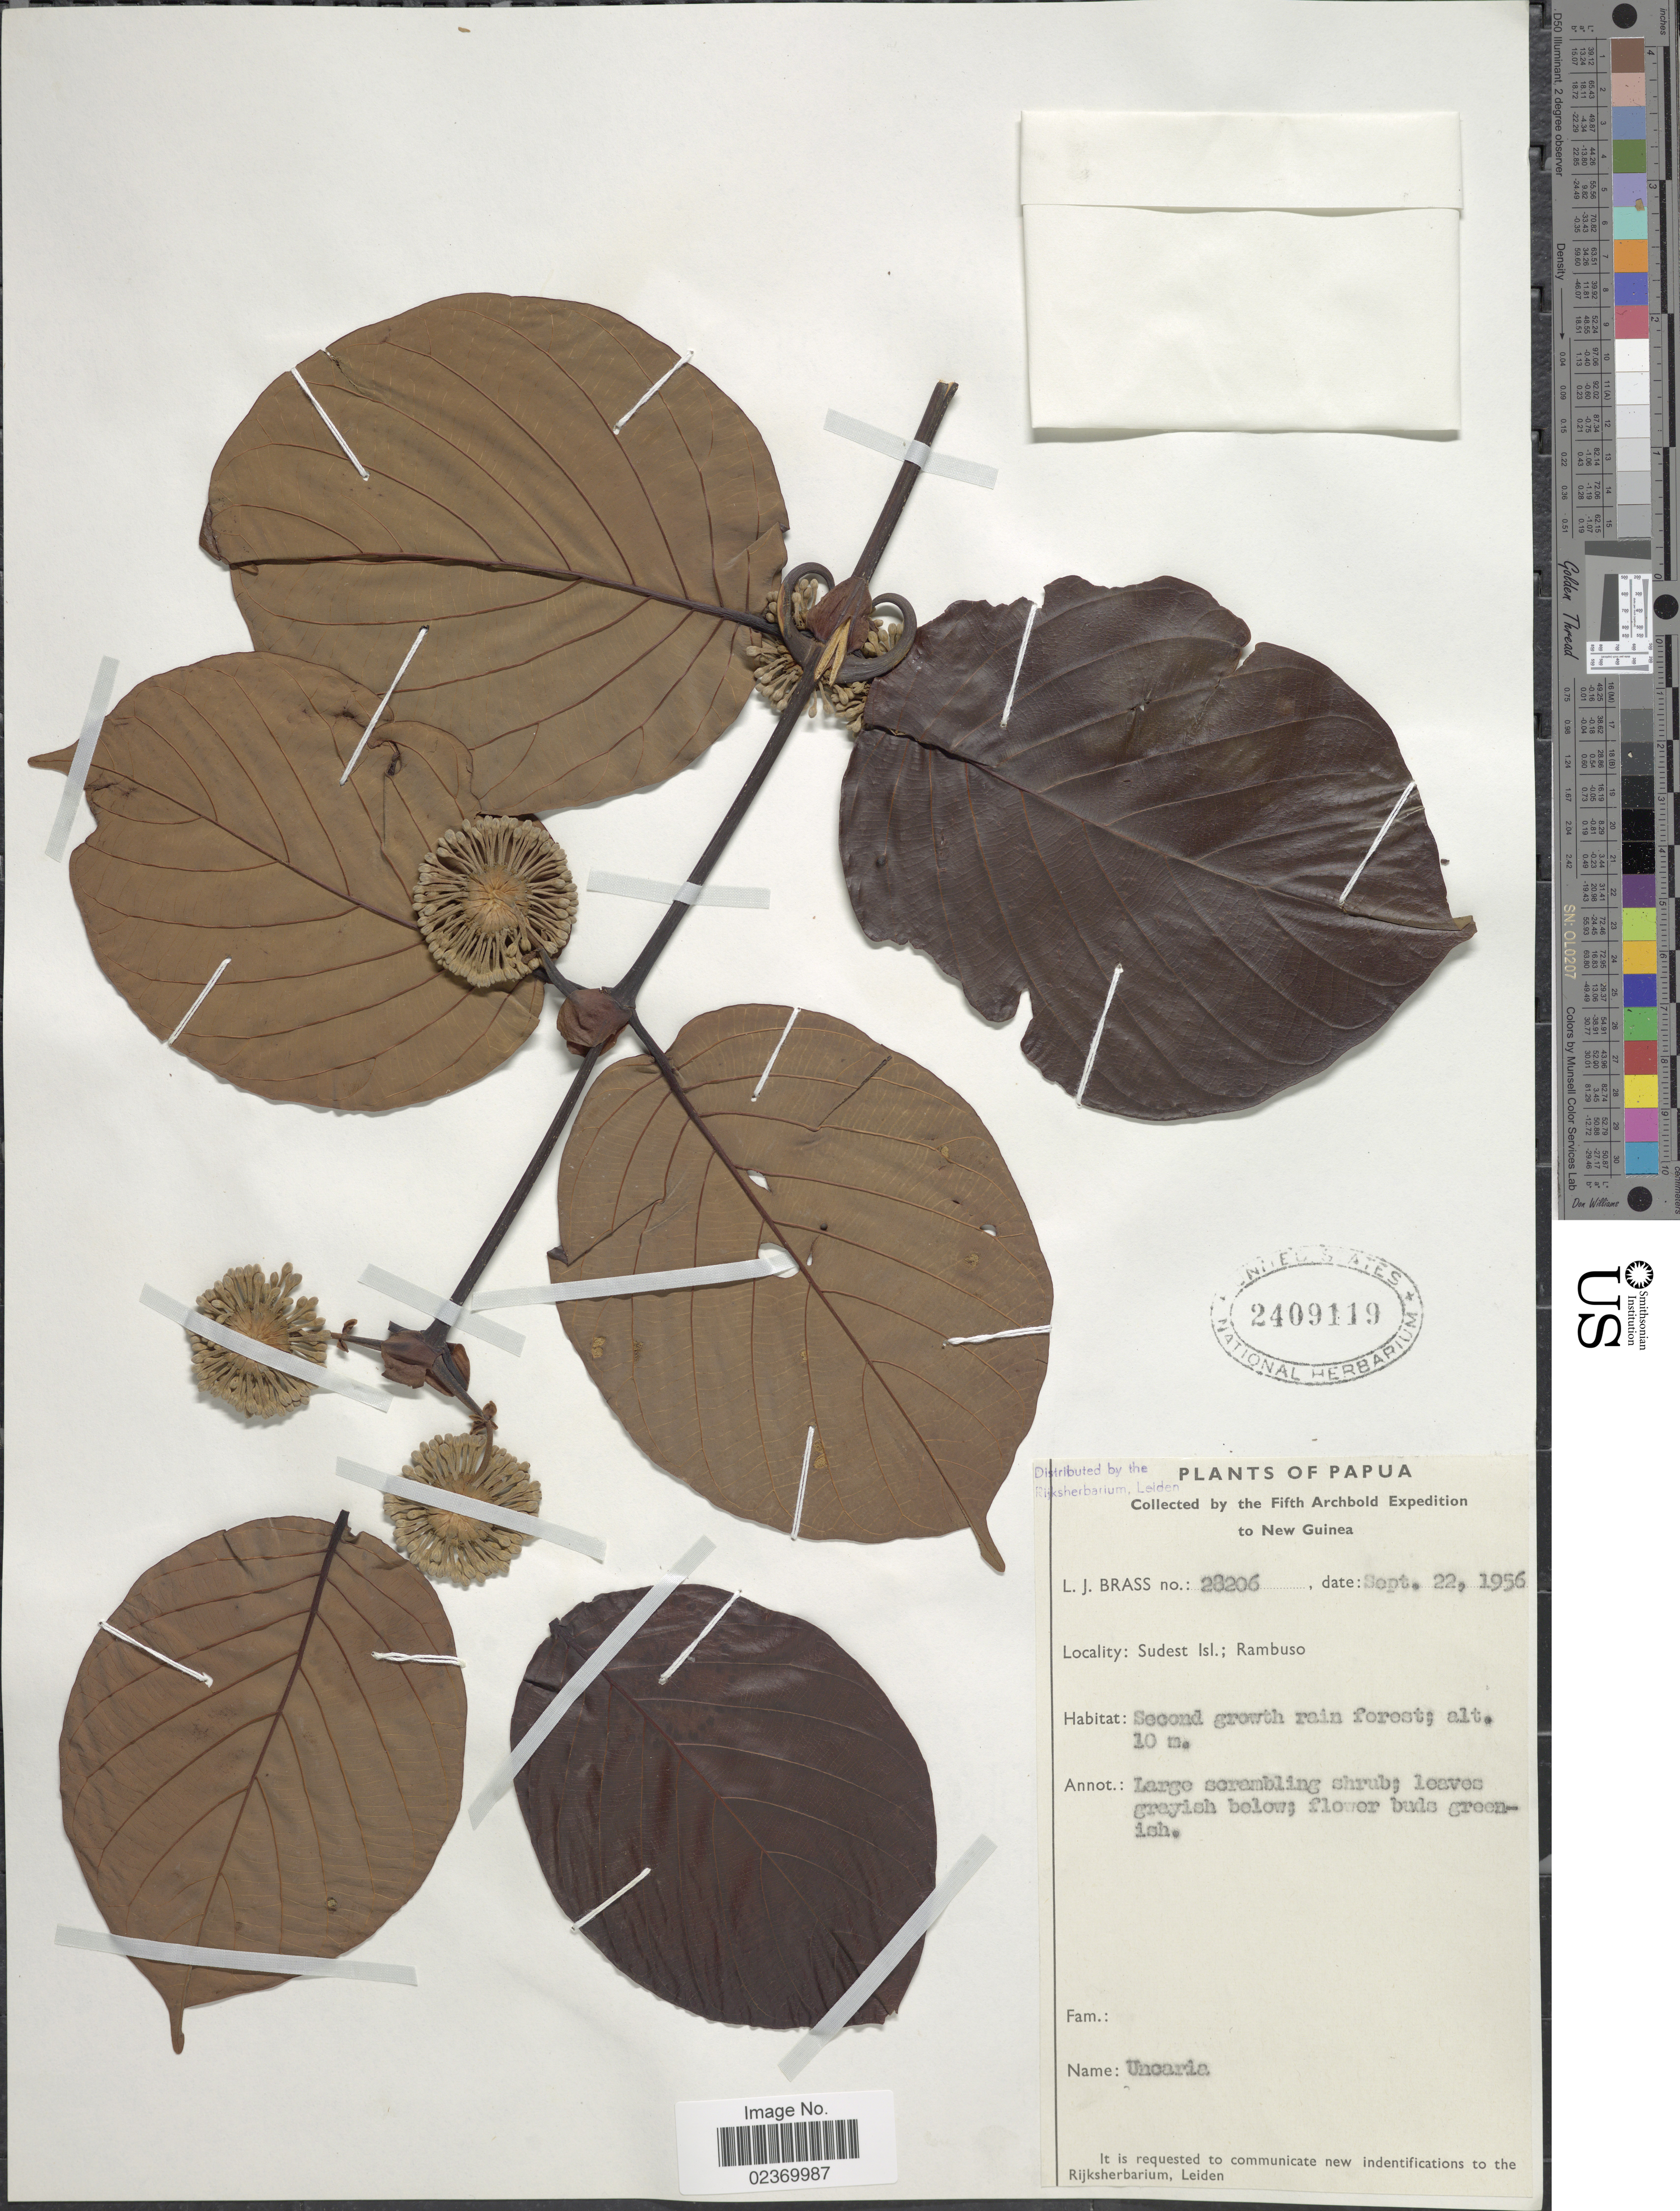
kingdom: Plantae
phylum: Tracheophyta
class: Magnoliopsida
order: Gentianales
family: Rubiaceae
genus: Uncaria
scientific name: Uncaria sp.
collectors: L. J. Brass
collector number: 28206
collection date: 1956-09-22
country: Papua New Guinea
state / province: Milne Bay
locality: New Guinea, Sudest Isl.; Rambuso, Second growth rain forest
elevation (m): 10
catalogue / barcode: US 2409119